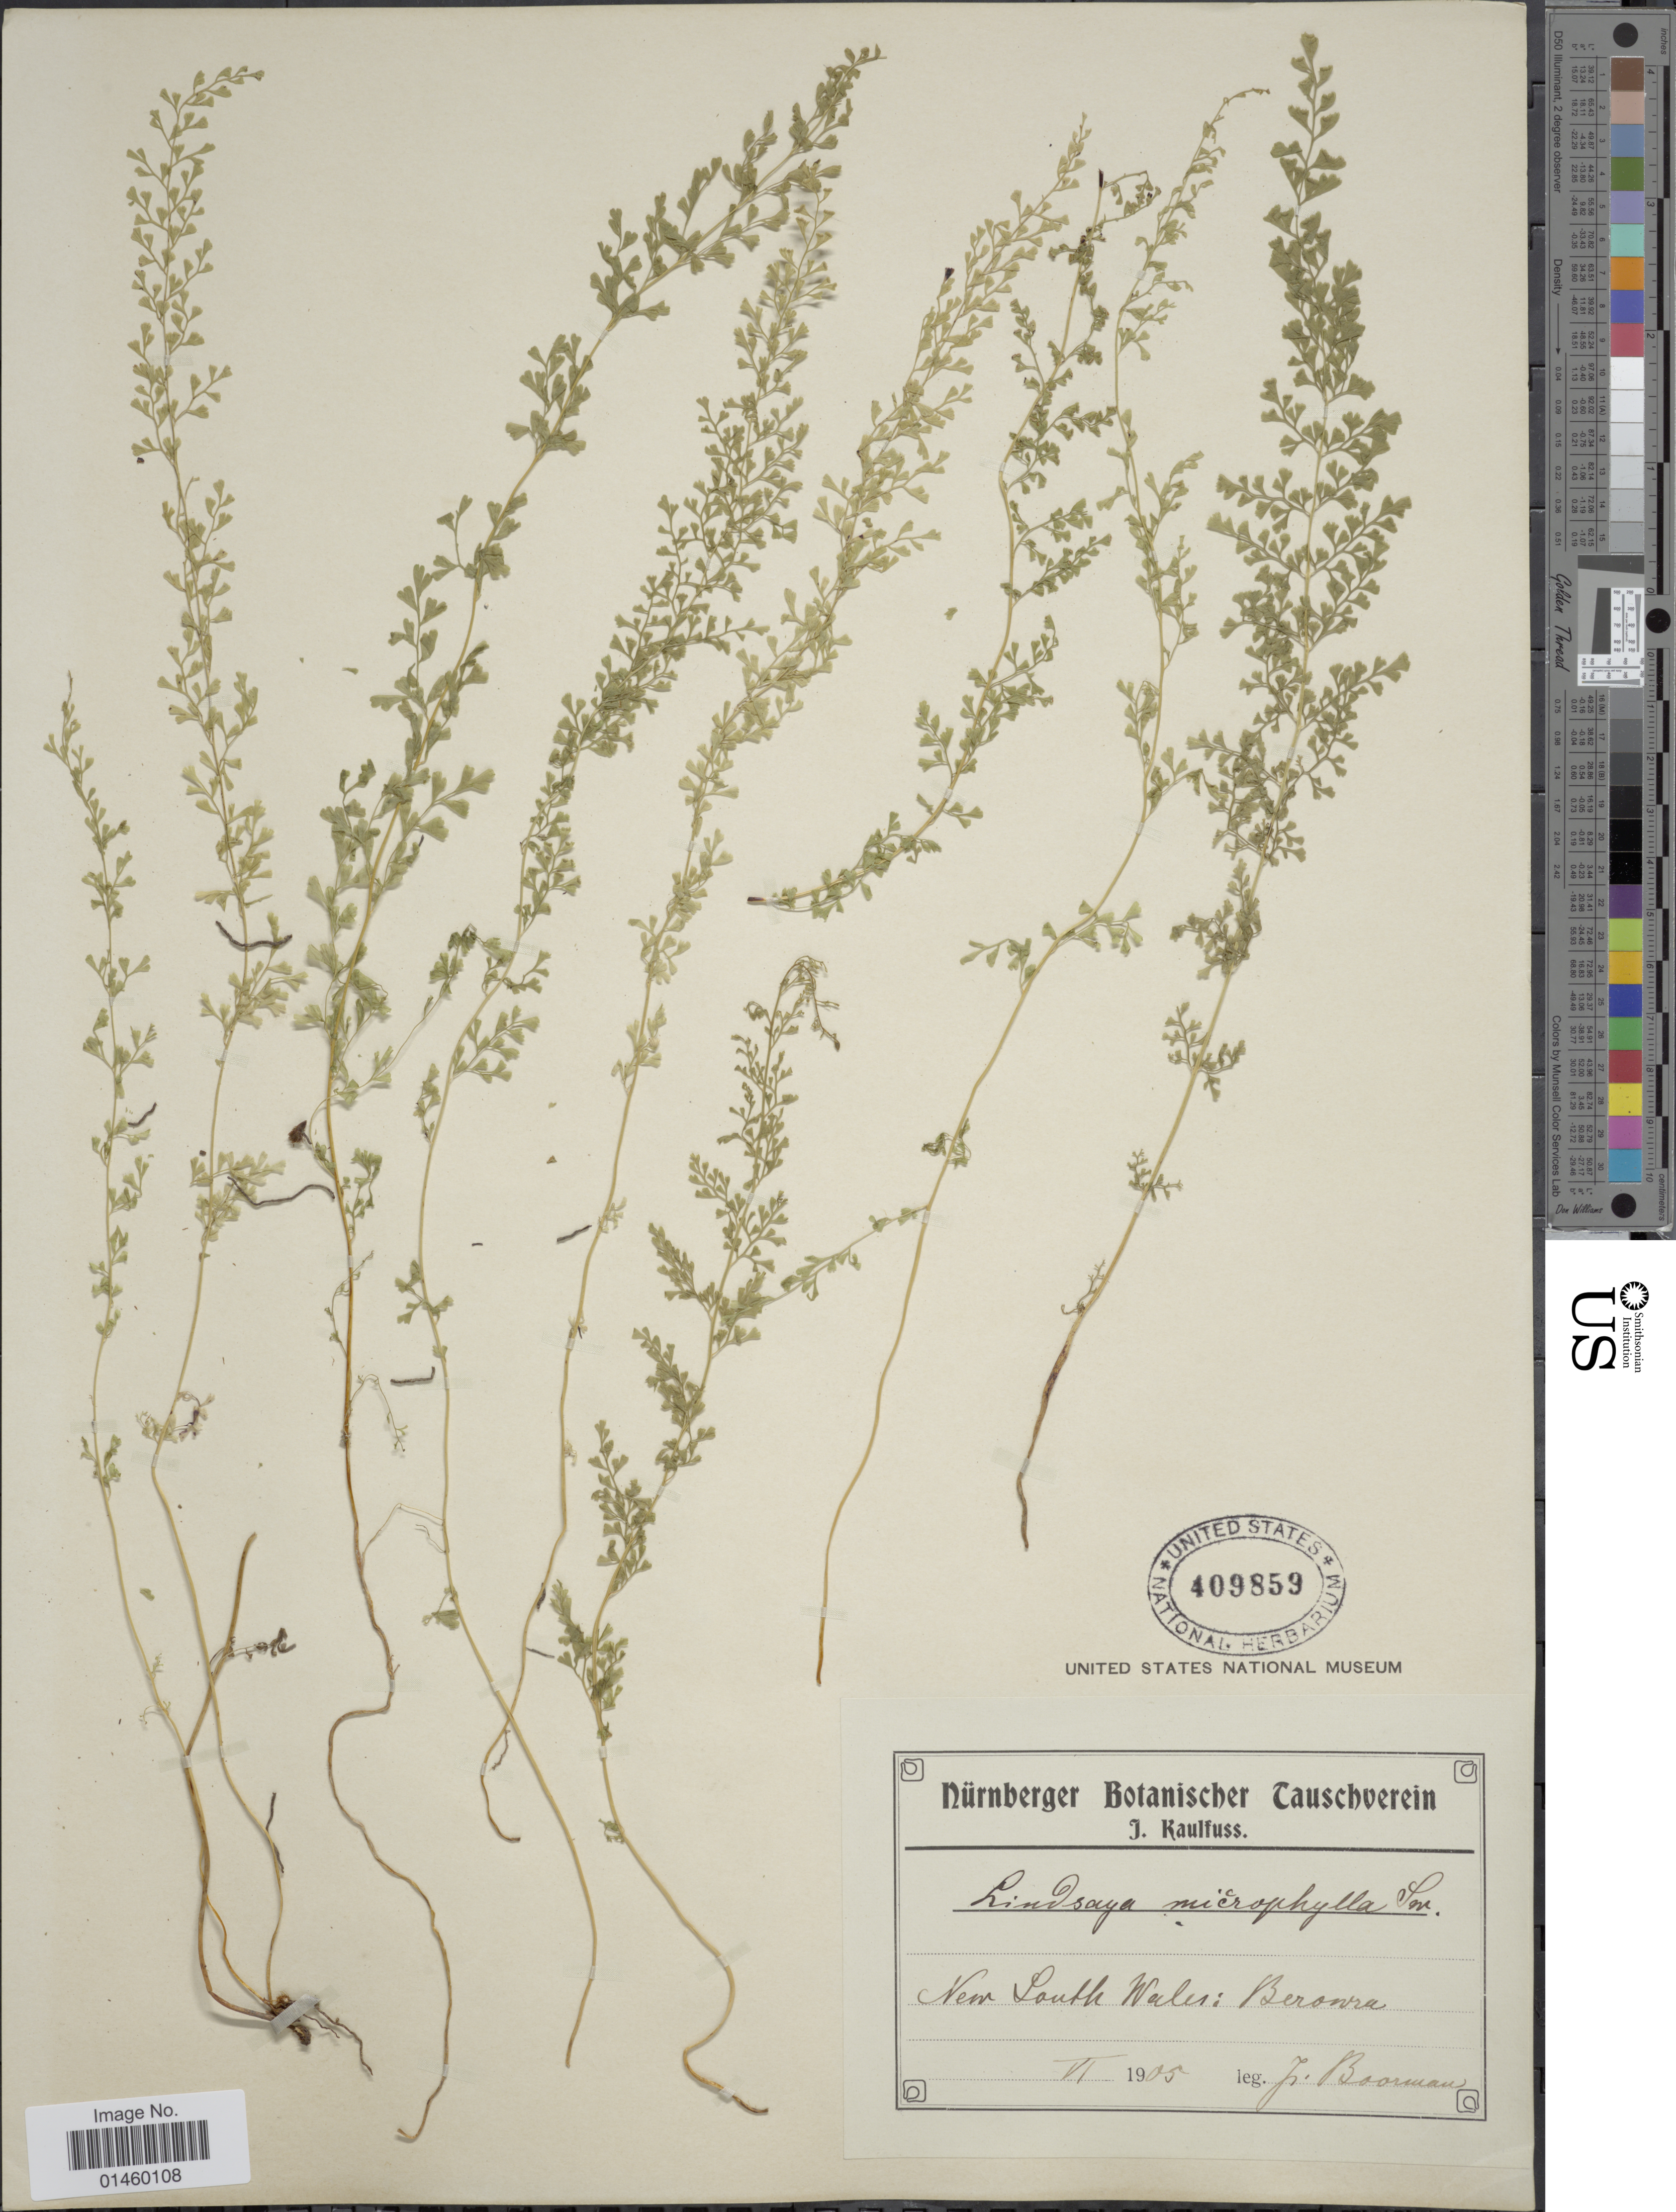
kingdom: Plantae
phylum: Tracheophyta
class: Polypodiopsida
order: Polypodiales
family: Lindsaeaceae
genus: Lindsaea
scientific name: Lindsaea microphylla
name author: Sw.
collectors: J. Boorman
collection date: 1905-06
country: Australia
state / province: New South Wales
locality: Berowra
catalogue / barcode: US 409859